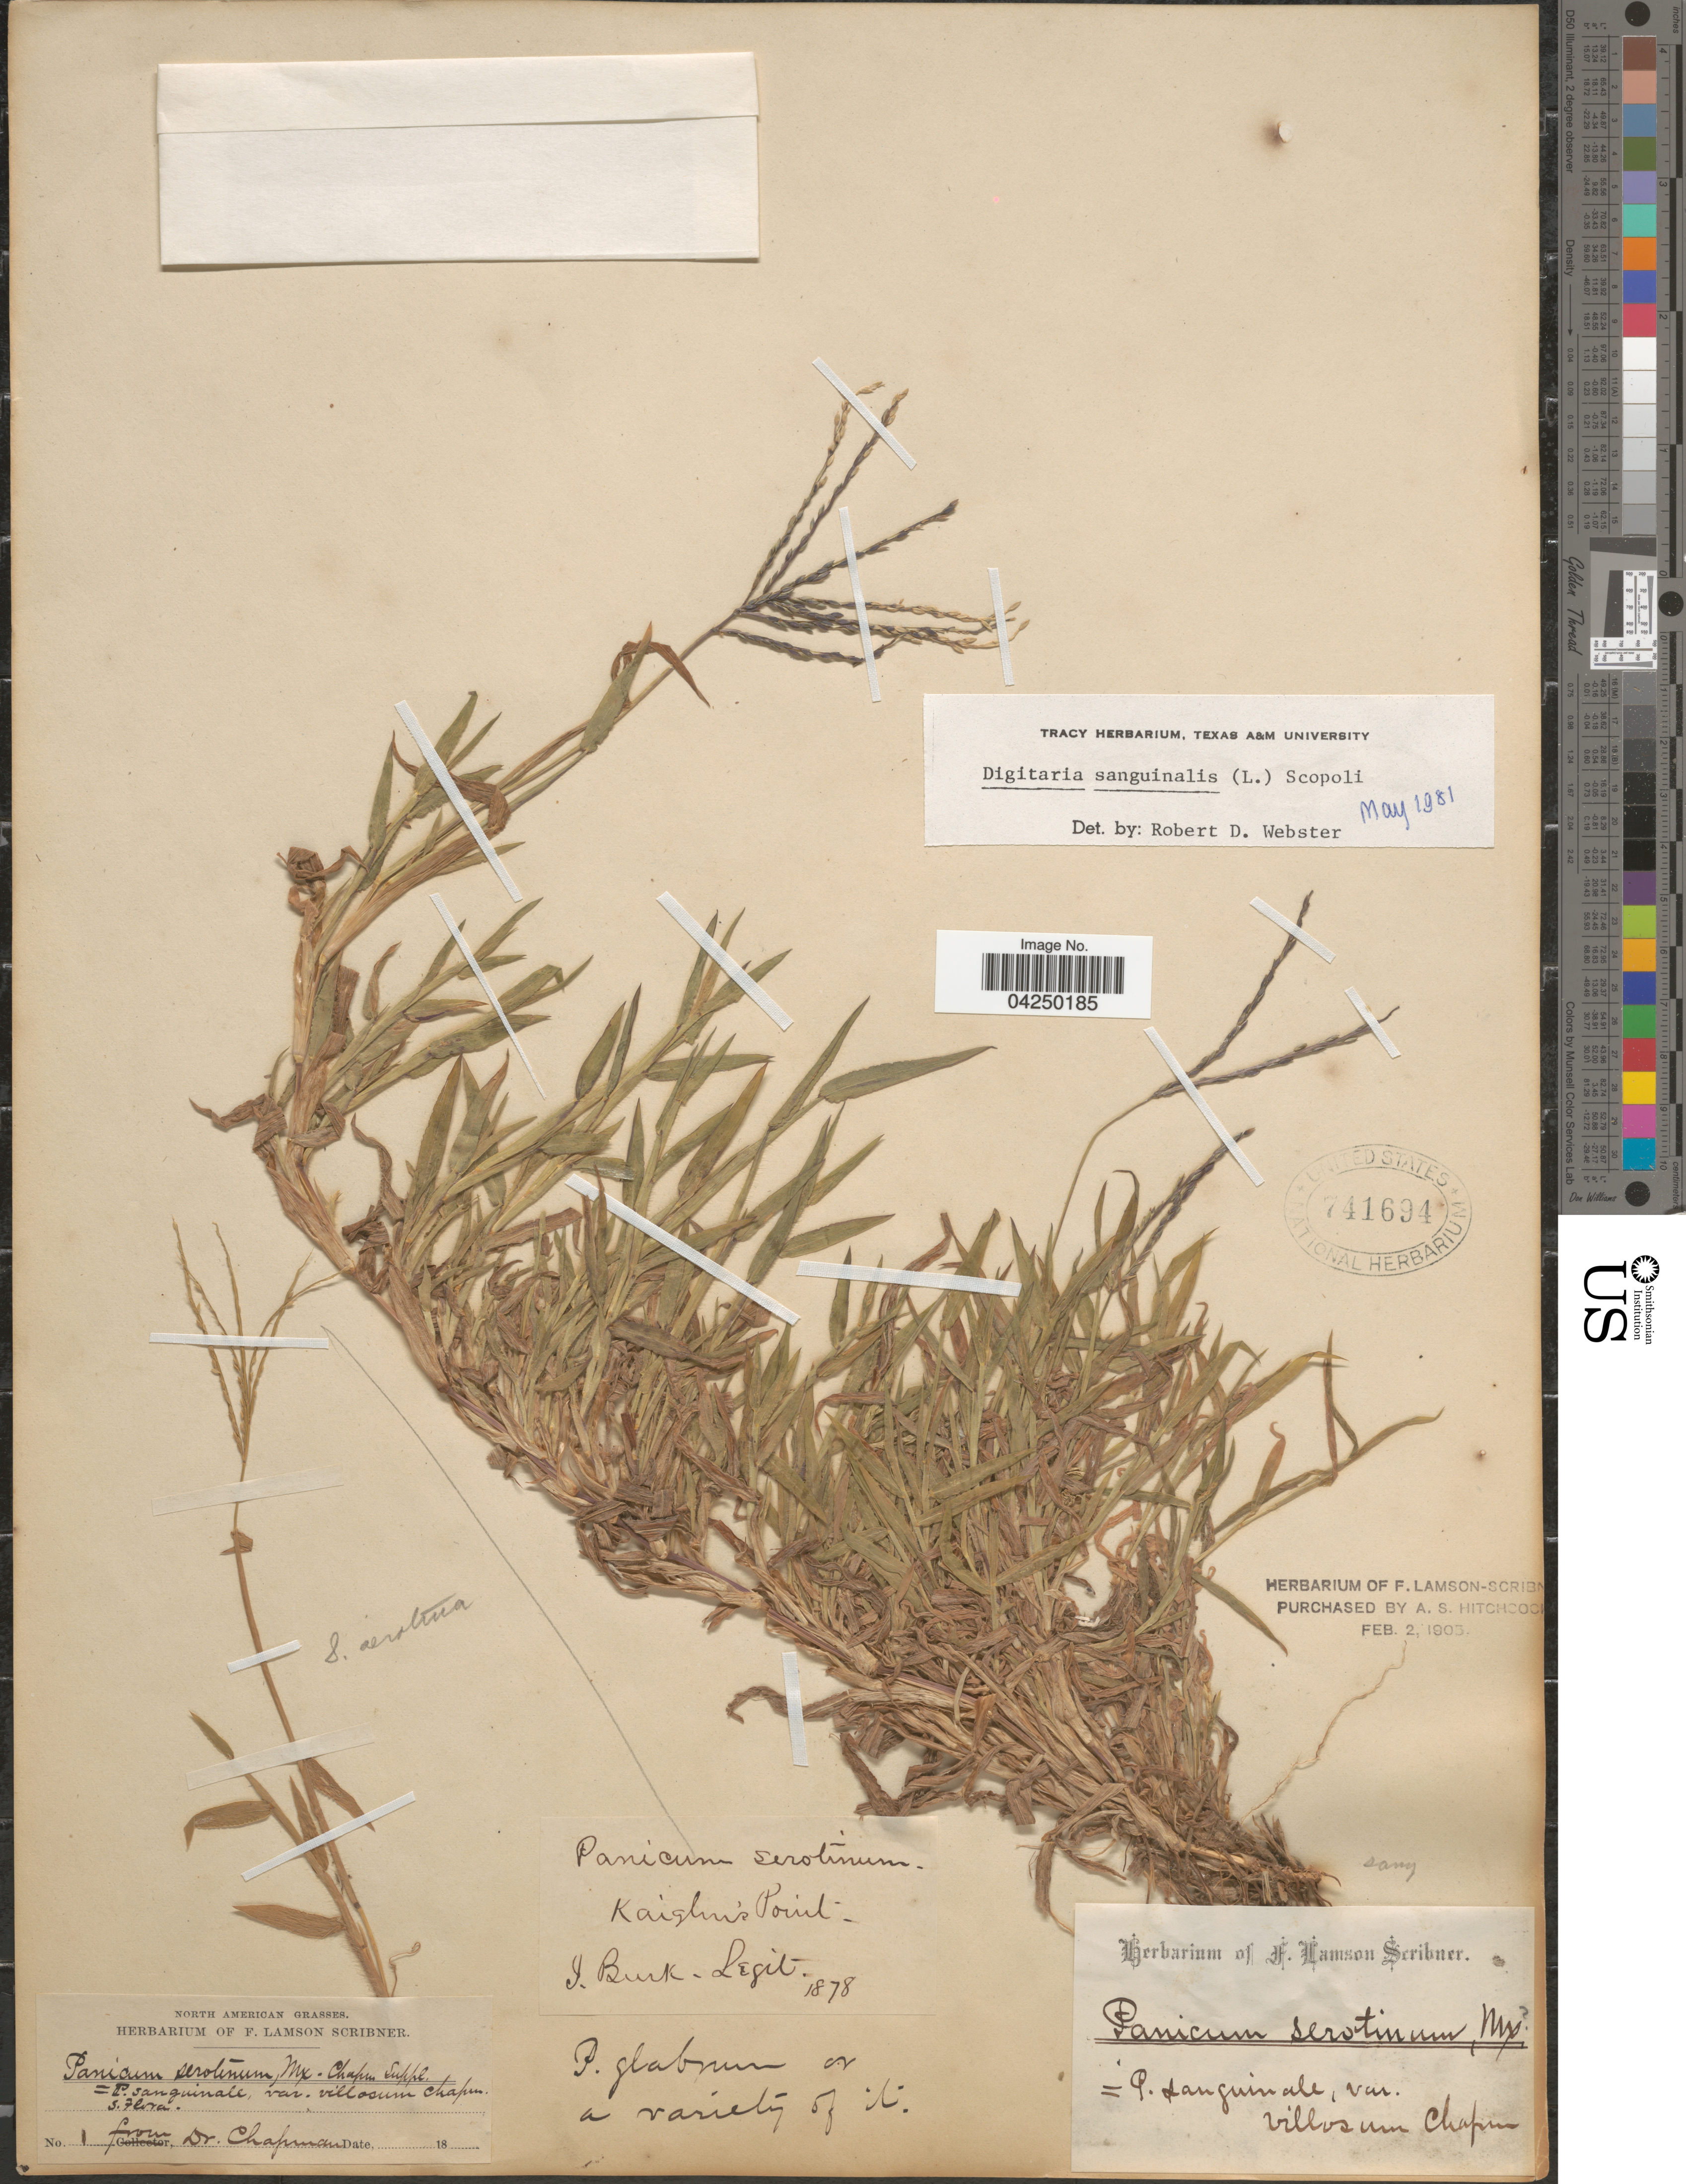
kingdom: Plantae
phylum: Tracheophyta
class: Liliopsida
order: Poales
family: Poaceae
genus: Digitaria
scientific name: Digitaria sanguinalis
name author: (L.) Scop.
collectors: J. Burk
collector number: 1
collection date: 1878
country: United States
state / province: Pennsylvania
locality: North American. Kaighn's Point.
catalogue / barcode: US 741694